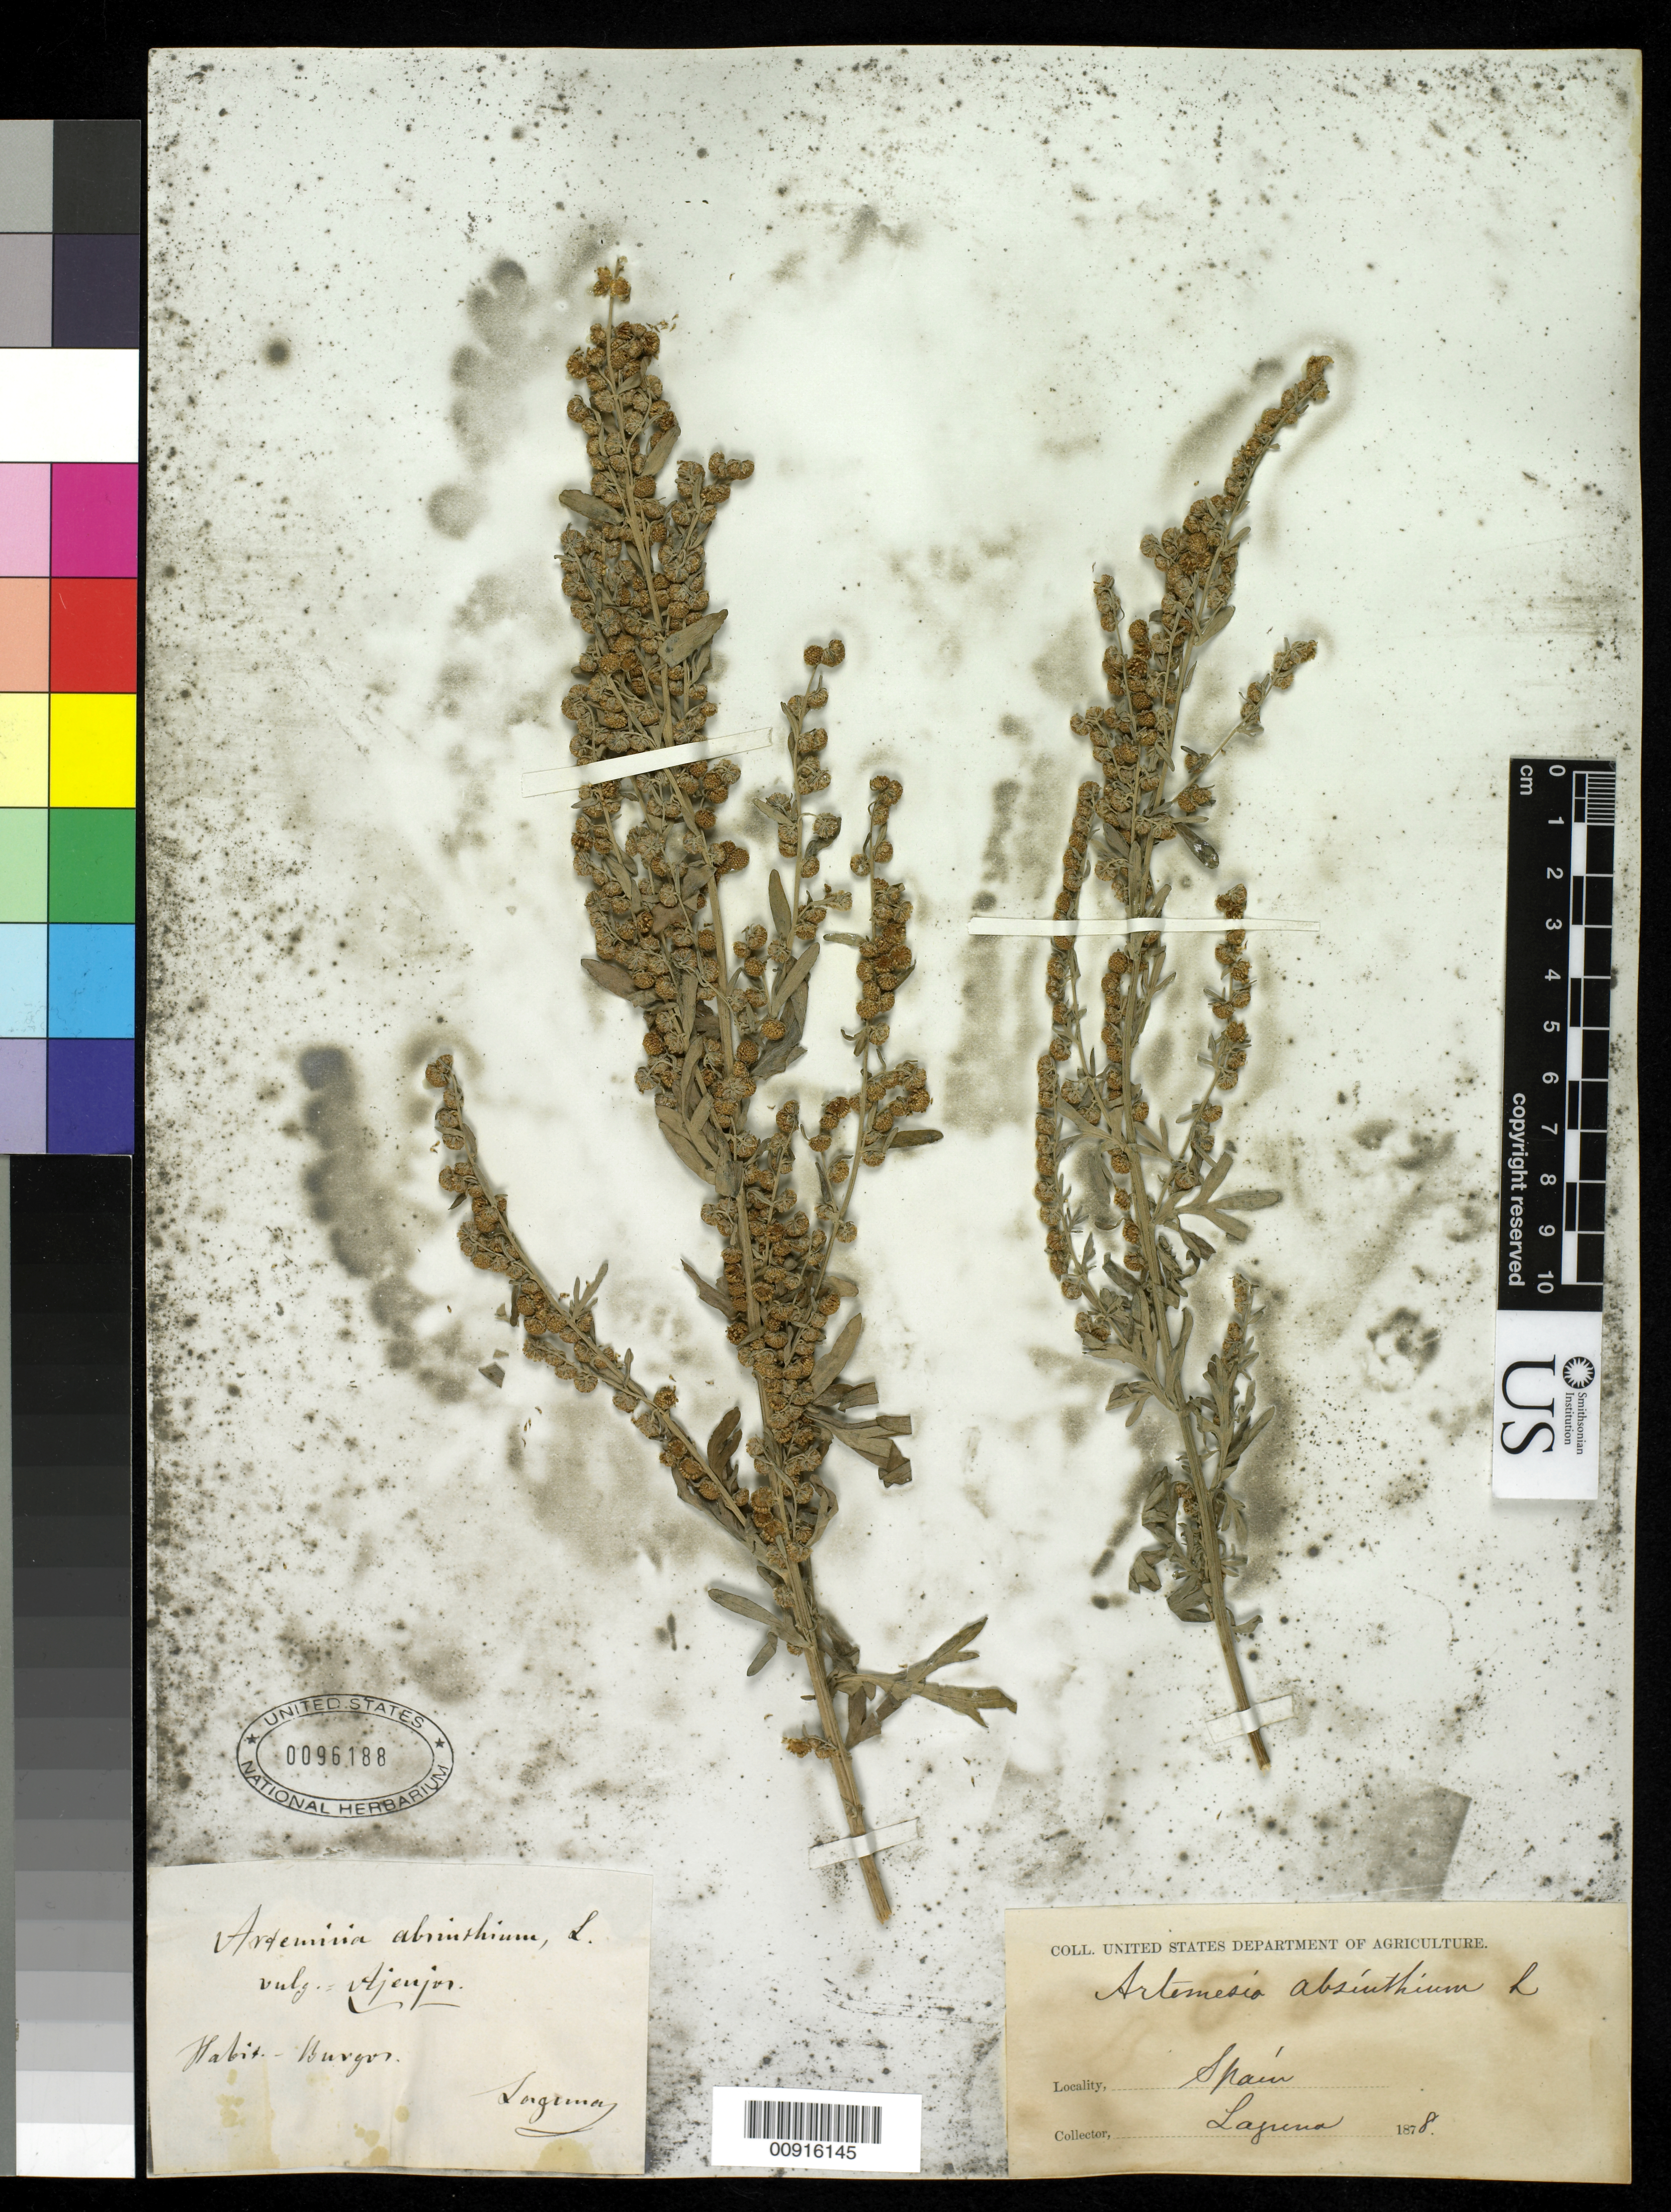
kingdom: Plantae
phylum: Tracheophyta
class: Magnoliopsida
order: Asterales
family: Asteraceae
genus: Artemisia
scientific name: Artemisia absinthium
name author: L.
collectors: -. Laguna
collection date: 1878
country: Spain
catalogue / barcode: US 96188